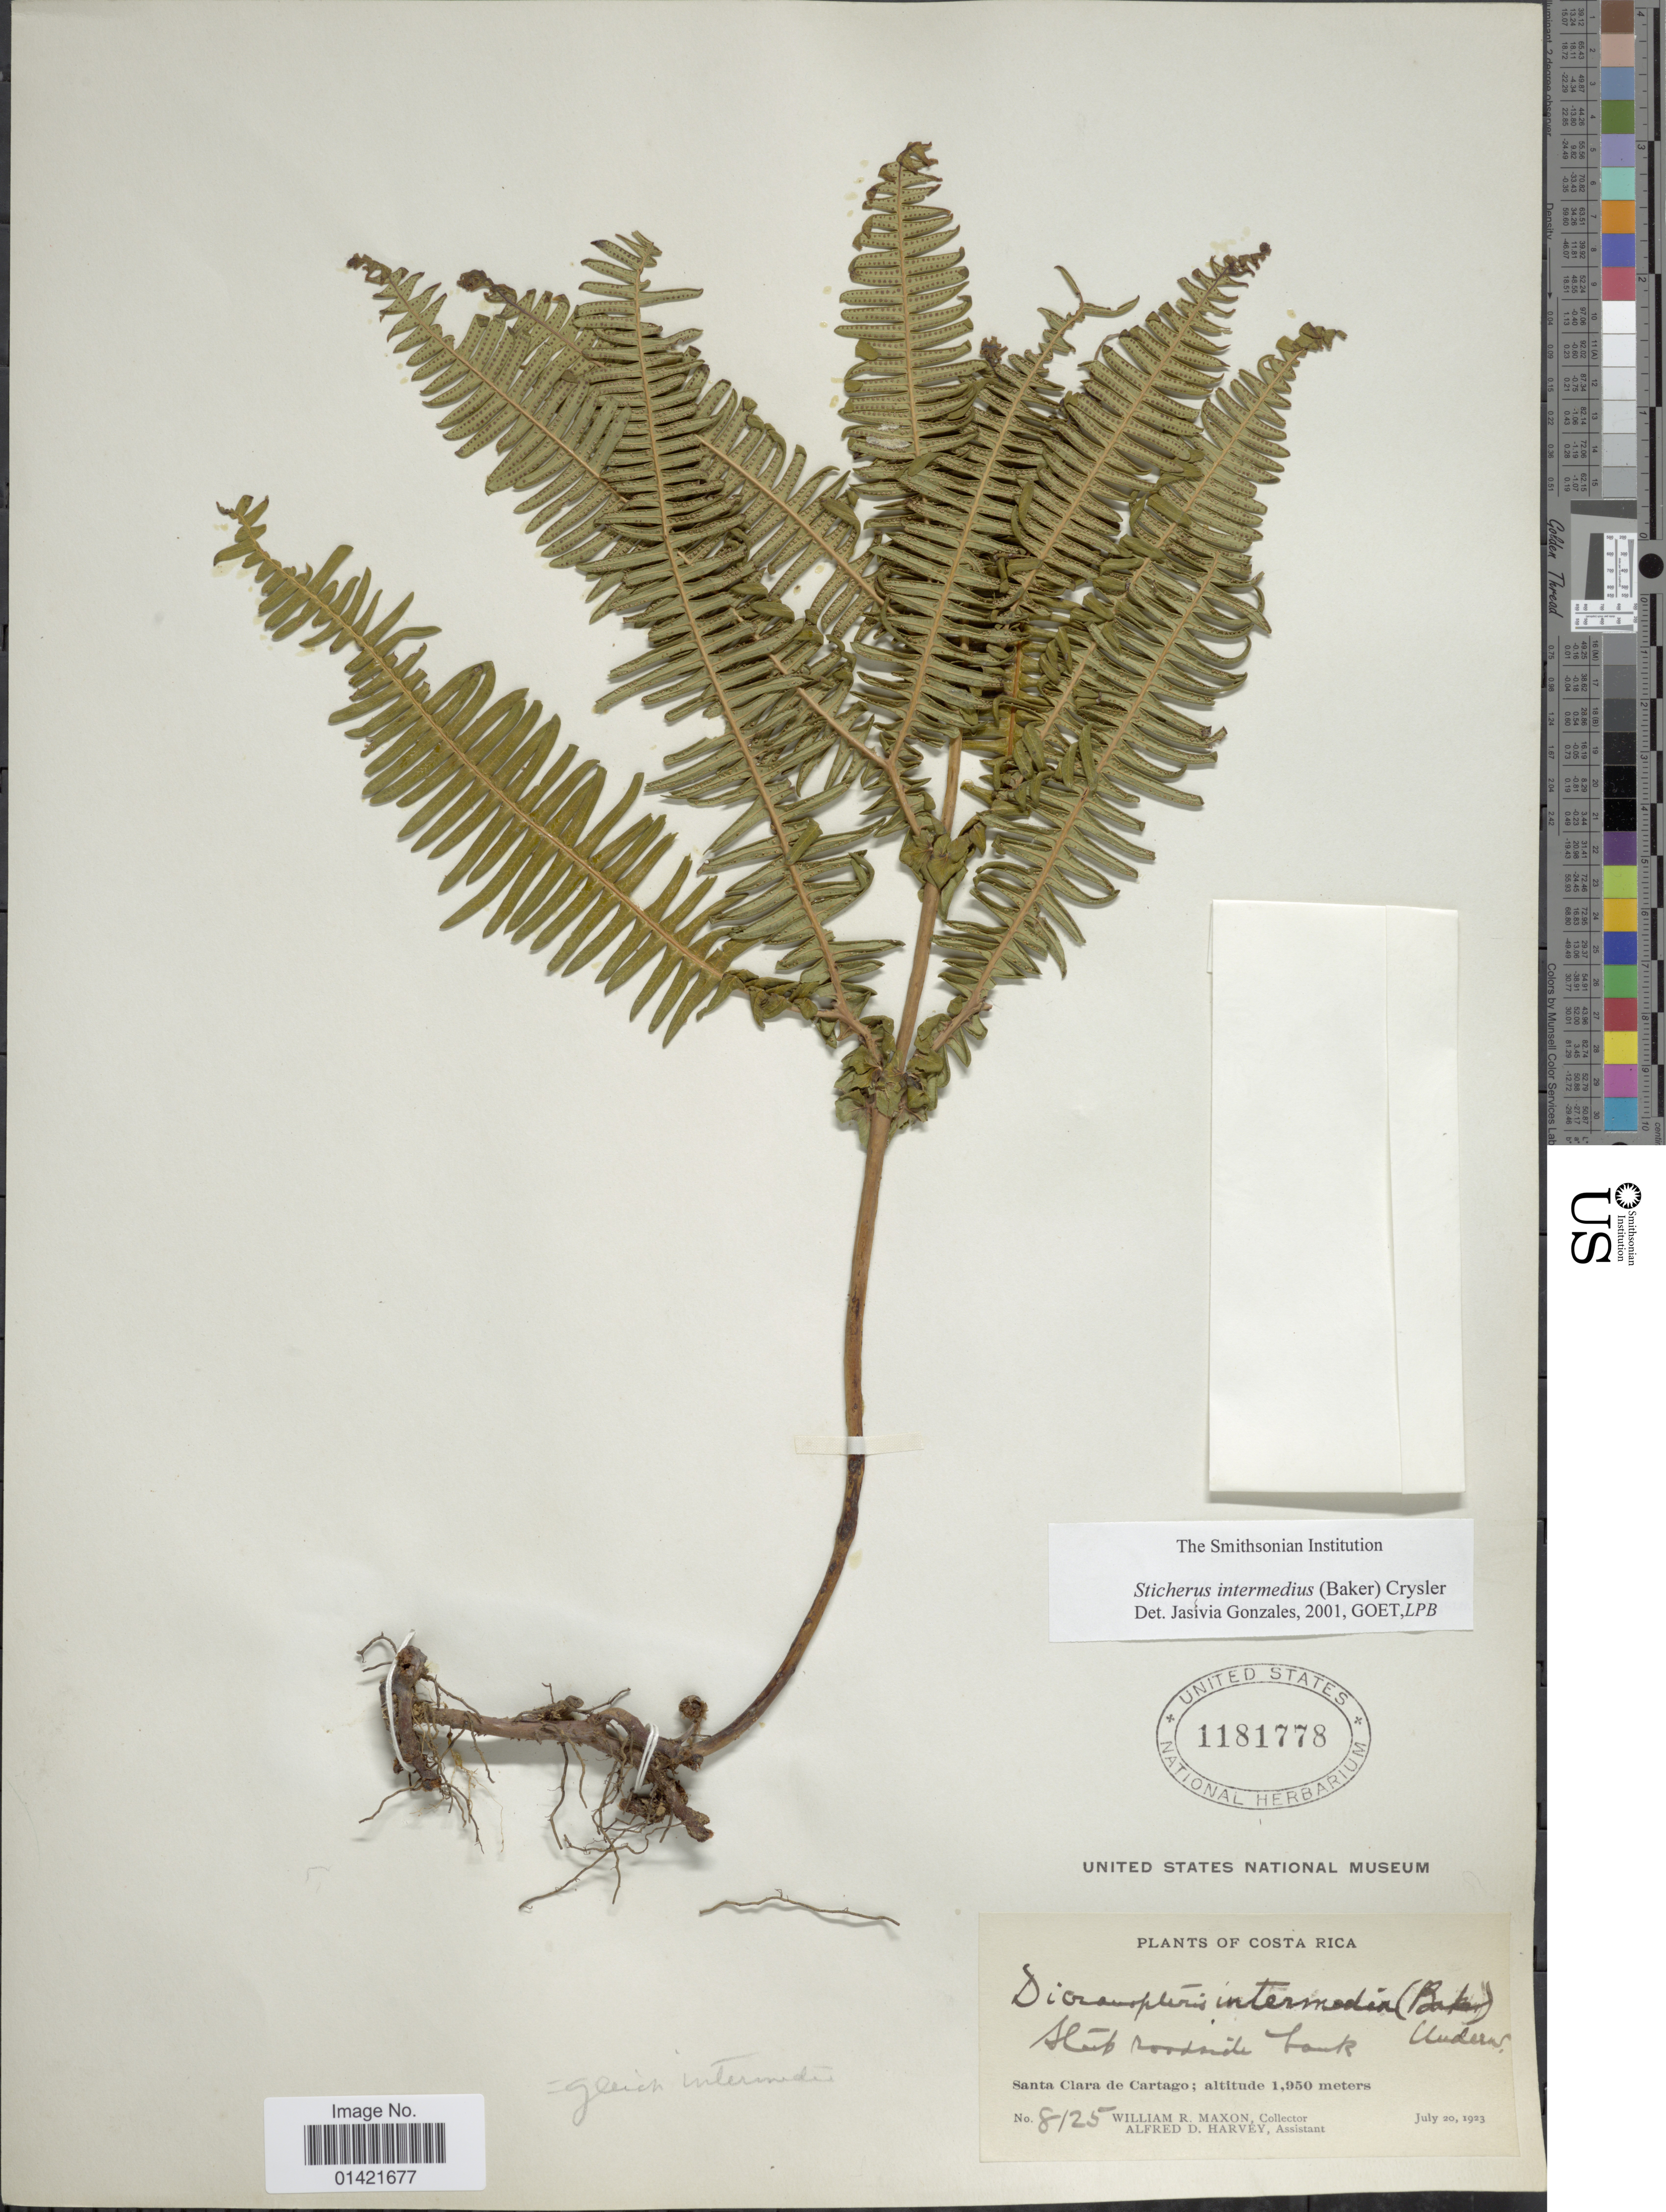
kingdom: Plantae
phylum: Tracheophyta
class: Polypodiopsida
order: Gleicheniales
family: Gleicheniaceae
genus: Sticherus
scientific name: Sticherus intermedius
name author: (Baker) Chrysler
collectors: W. R. Maxon & A. D. Harvey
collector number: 8125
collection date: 1923-07-20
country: Costa Rica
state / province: Cartago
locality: Santa Clara de Cartago.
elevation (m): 1950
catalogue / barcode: US 1181778